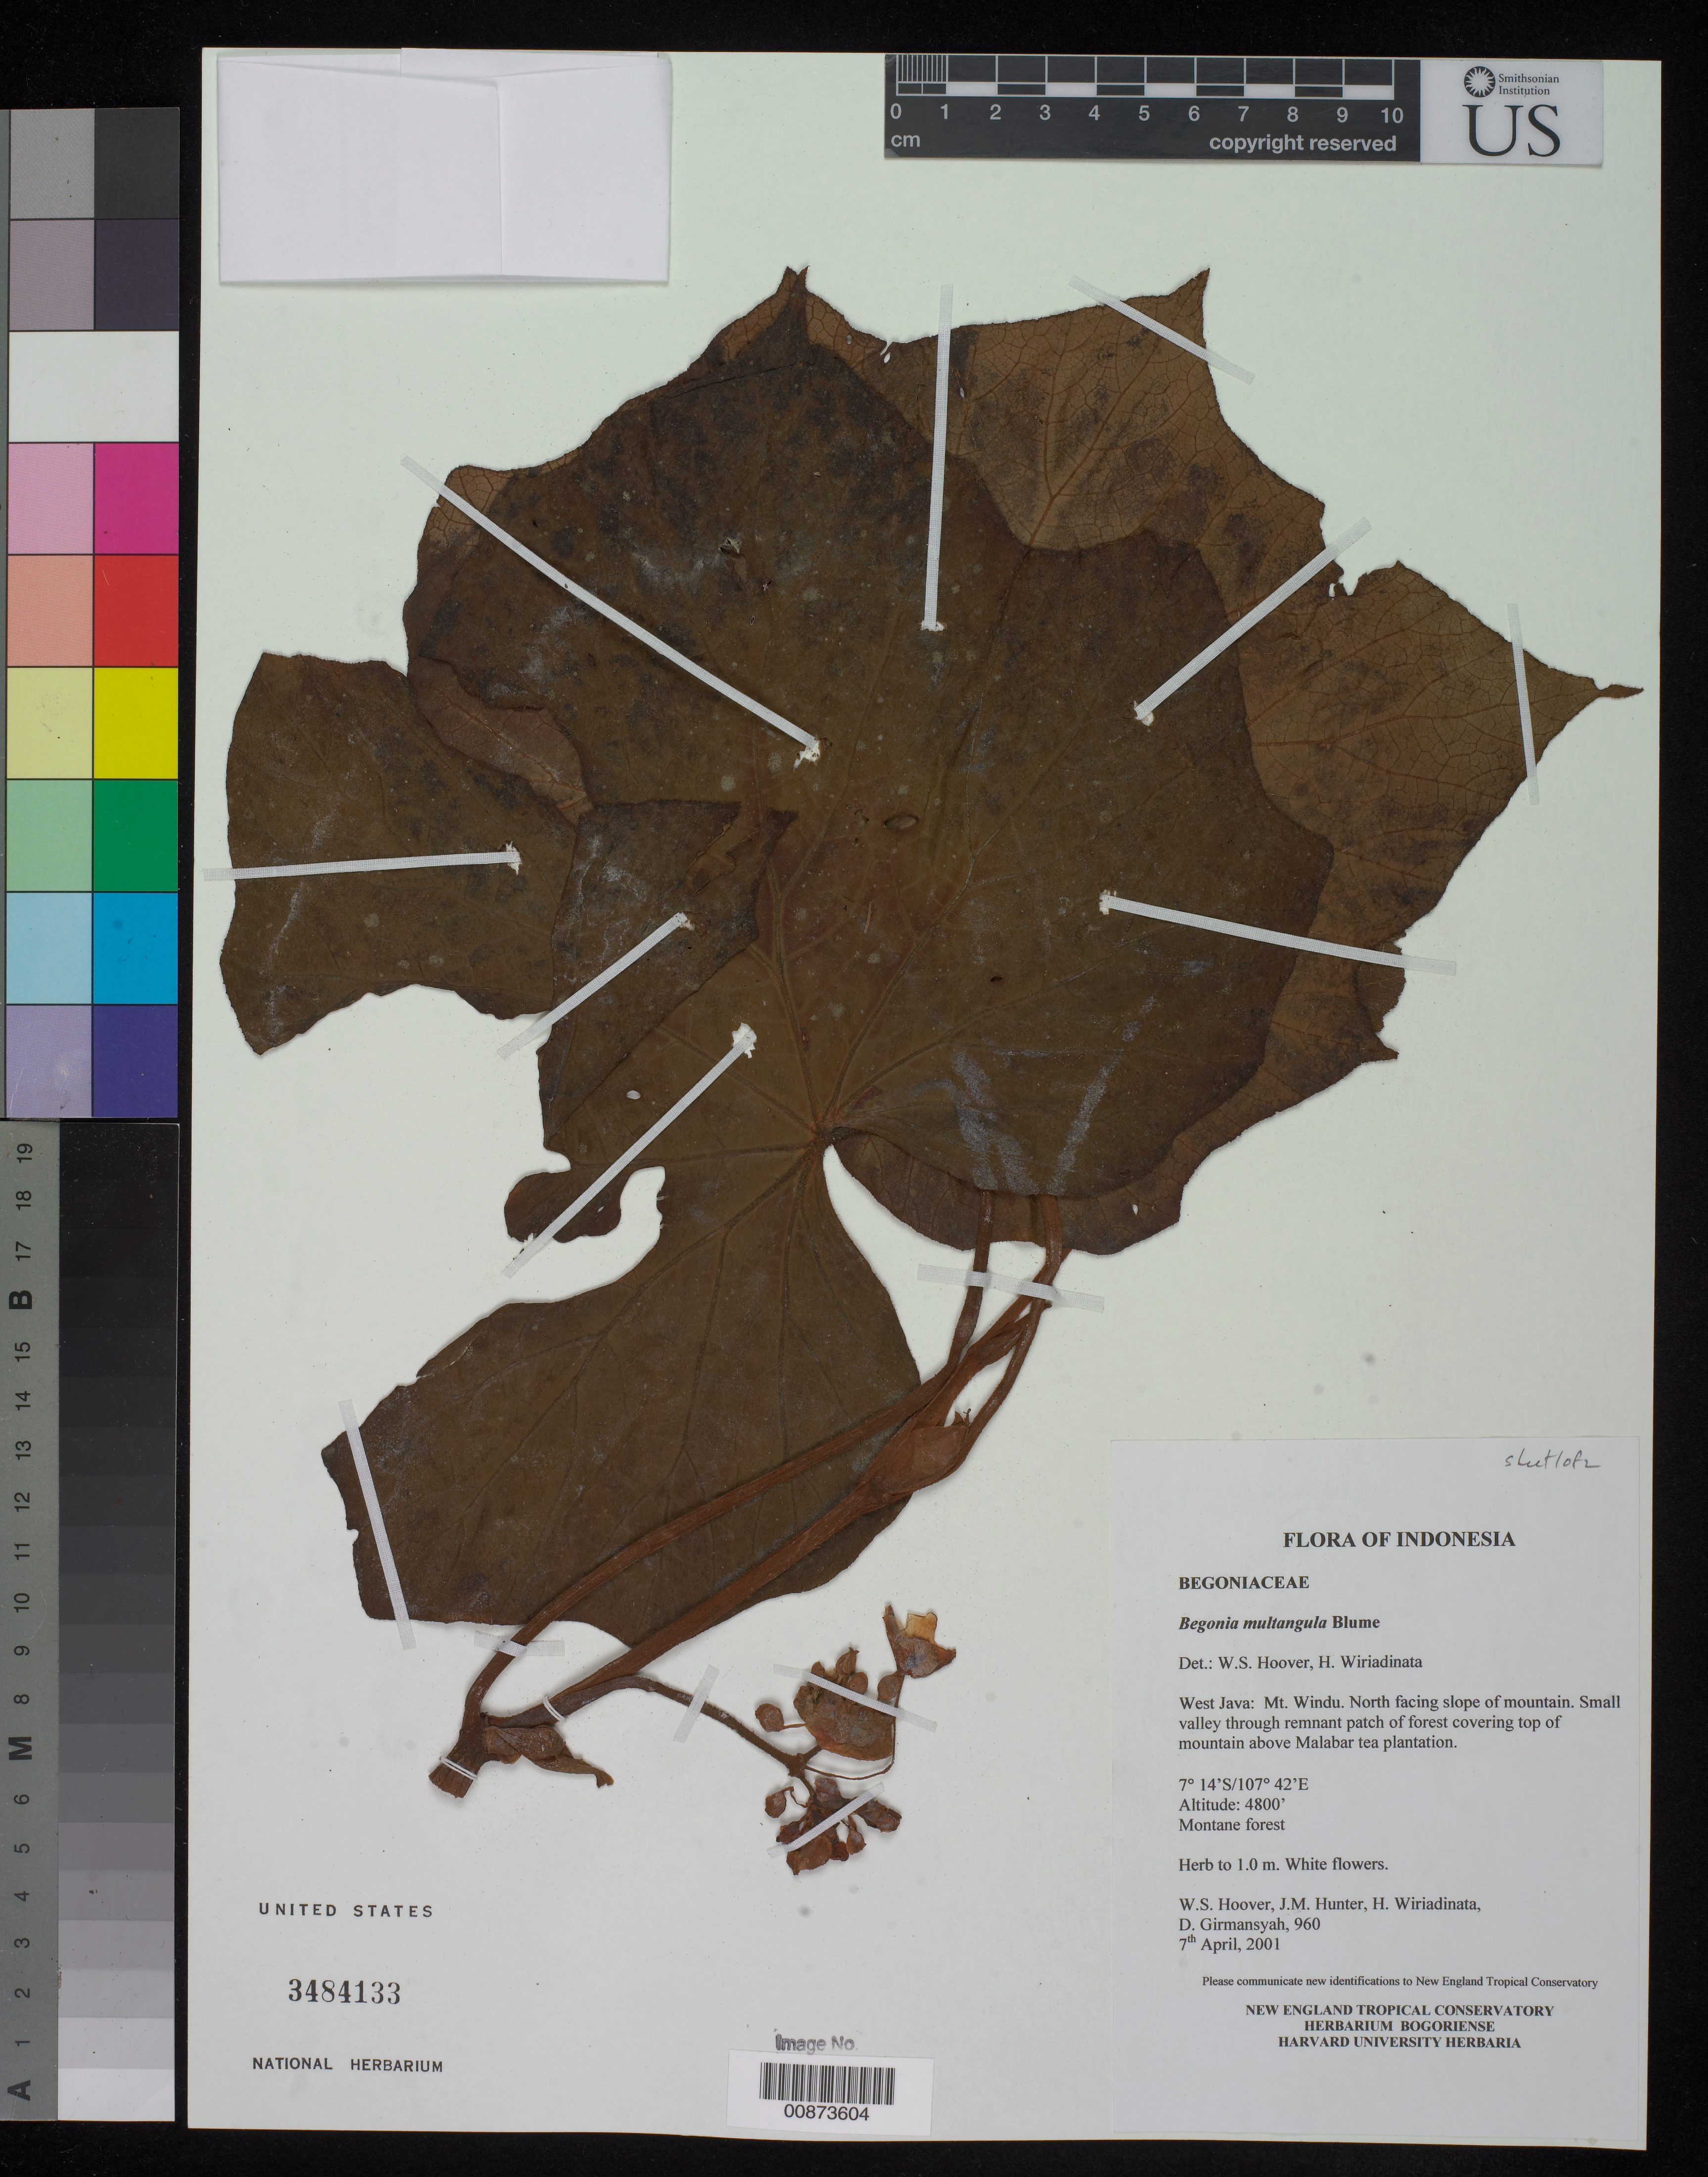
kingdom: Plantae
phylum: Tracheophyta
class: Magnoliopsida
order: Cucurbitales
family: Begoniaceae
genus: Begonia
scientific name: Begonia multangula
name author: Blume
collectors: W. S. Hoover, J. Hunter, H. Wiriadinata & D. Girmansyah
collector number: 960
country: Indonesia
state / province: Java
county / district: Jawa Barat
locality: Mt. Windu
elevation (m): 1463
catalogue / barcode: US 3484133